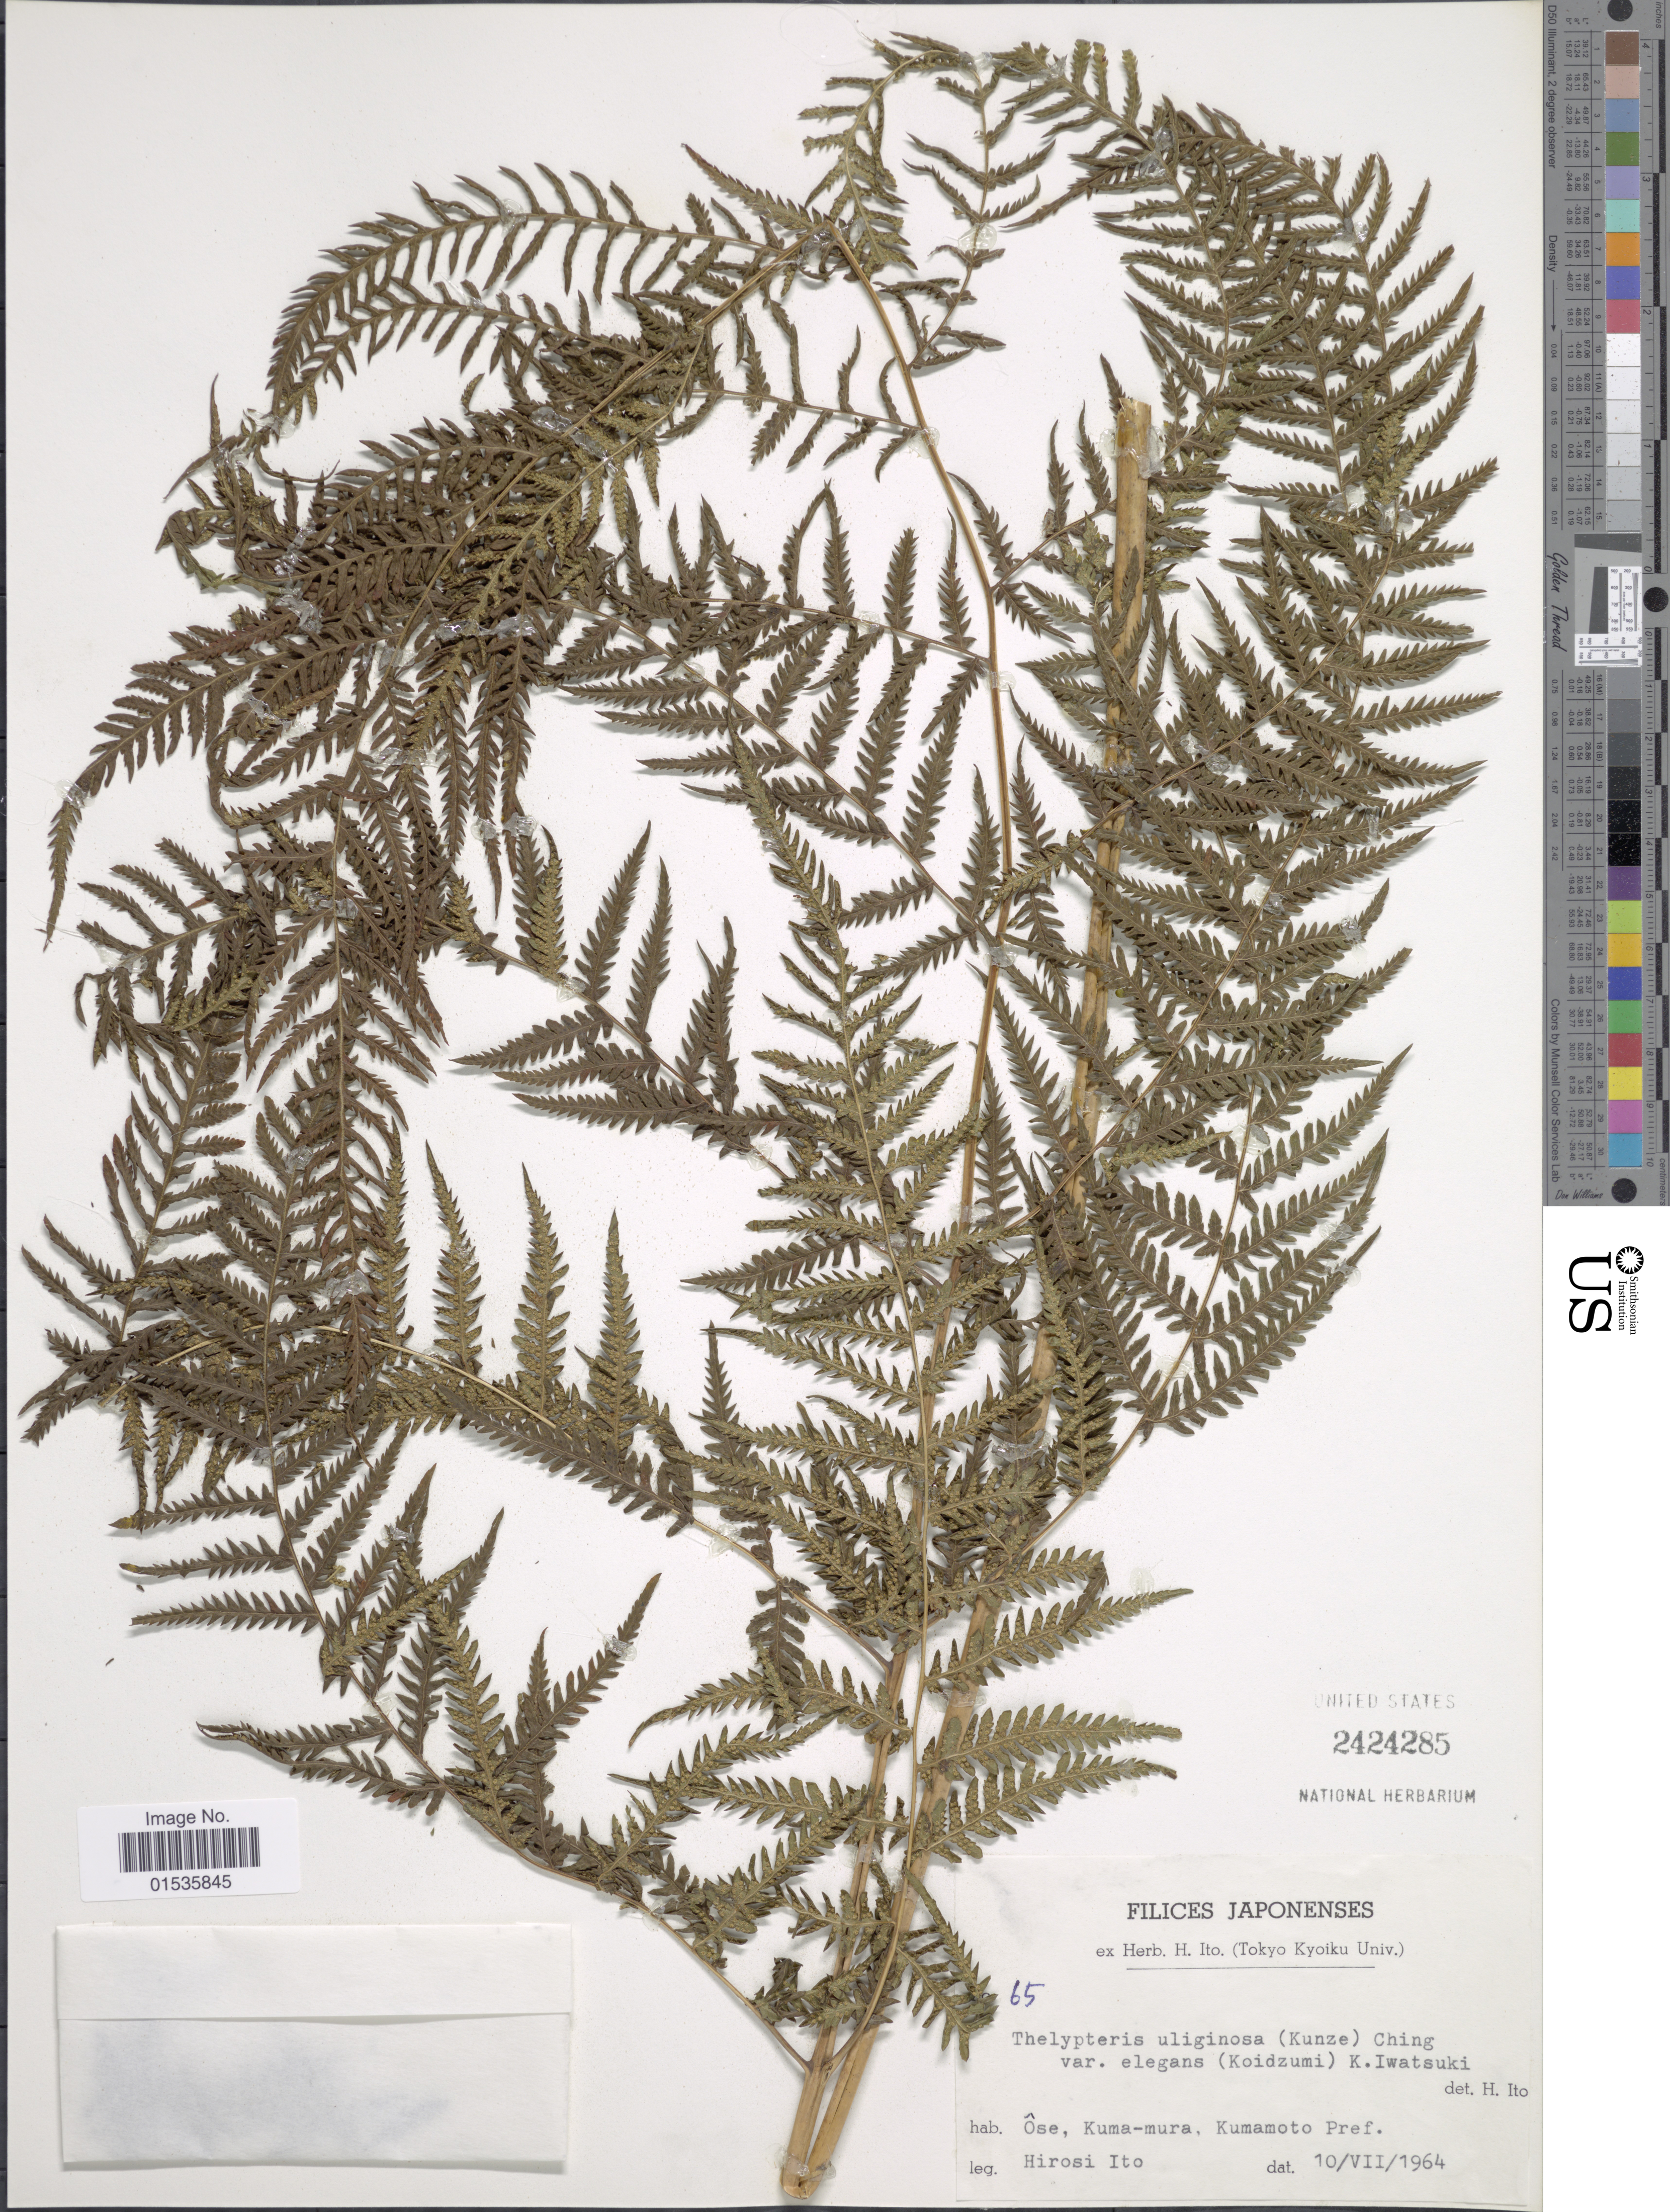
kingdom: Plantae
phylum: Tracheophyta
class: Polypodiopsida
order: Polypodiales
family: Thelypteridaceae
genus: Macrothelypteris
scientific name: Macrothelypteris torresiana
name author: (Gaudich.) Ching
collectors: H. Itô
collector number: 65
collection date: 1964-07-10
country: Japan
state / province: Kumamoto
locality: Japonenses, Ose, Kuma-mura, Kumamoto Pref.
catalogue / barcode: US 2424285